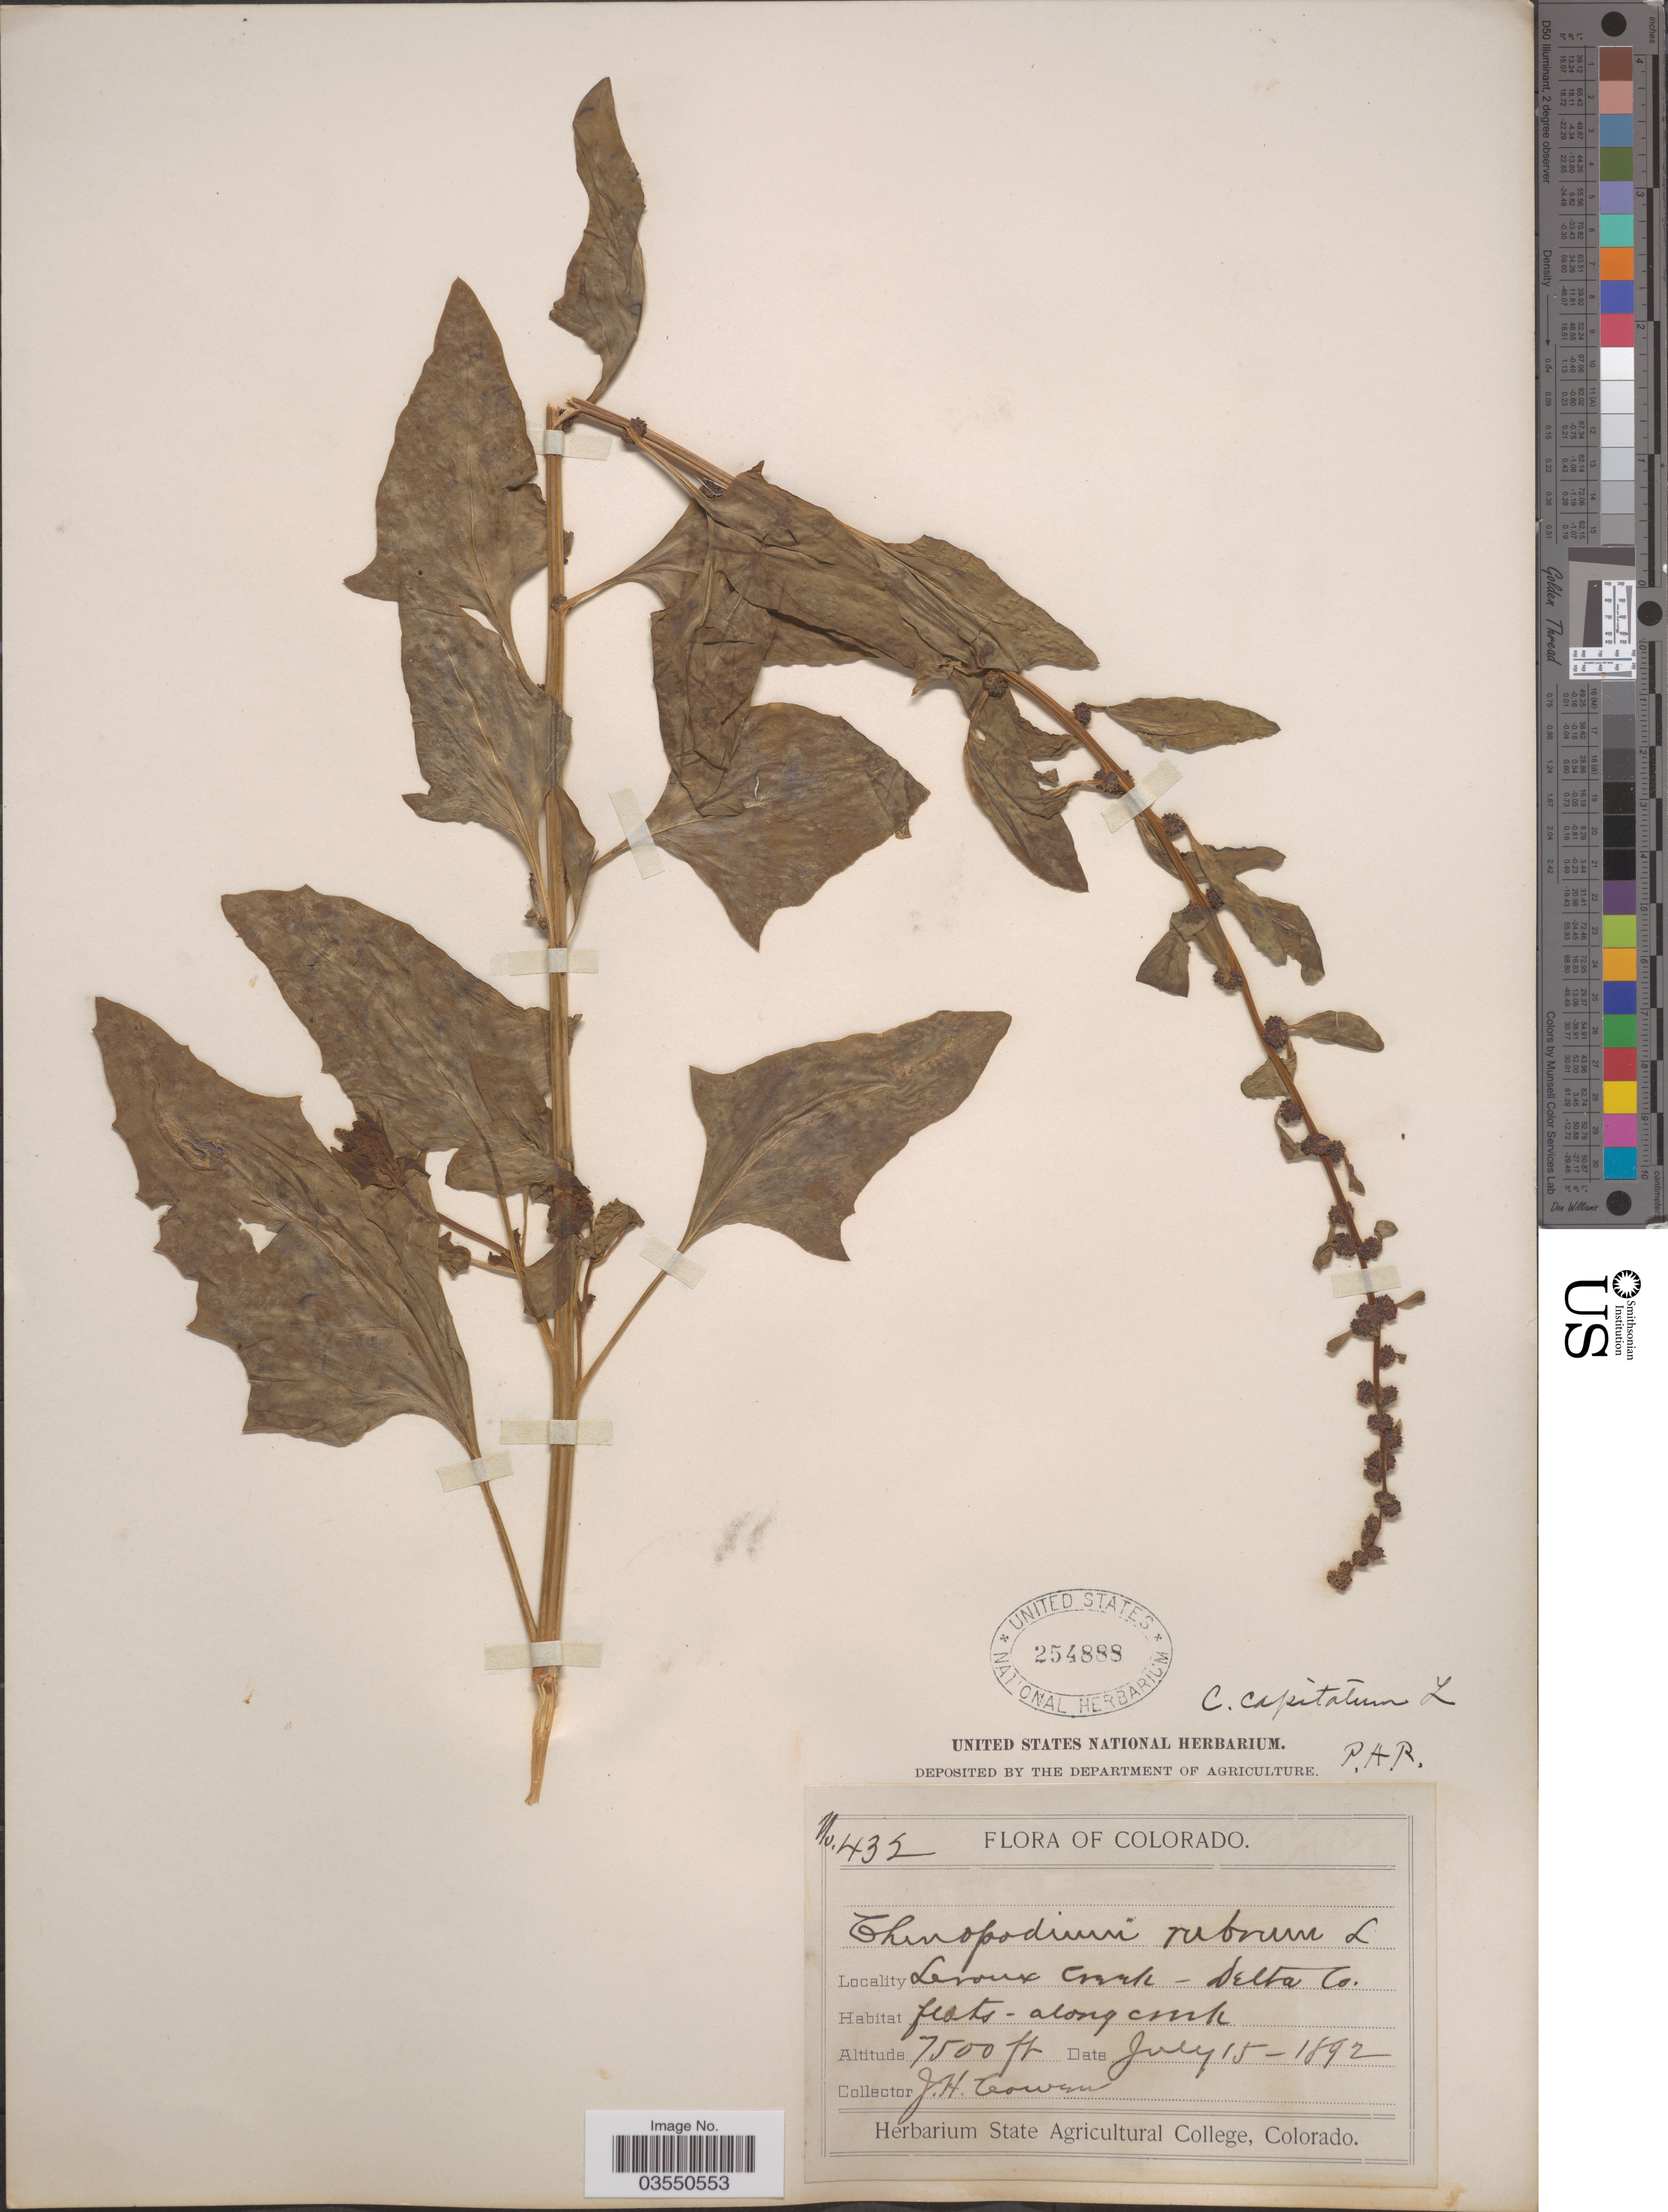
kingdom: Plantae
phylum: Tracheophyta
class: Magnoliopsida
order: Caryophyllales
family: Amaranthaceae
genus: Blitum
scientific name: Blitum capitatum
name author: L.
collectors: J. H. Cowan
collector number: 432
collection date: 1892-07-15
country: United States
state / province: Colorado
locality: Leroux Creek - Delta Co.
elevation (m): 2286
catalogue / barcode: US 254888